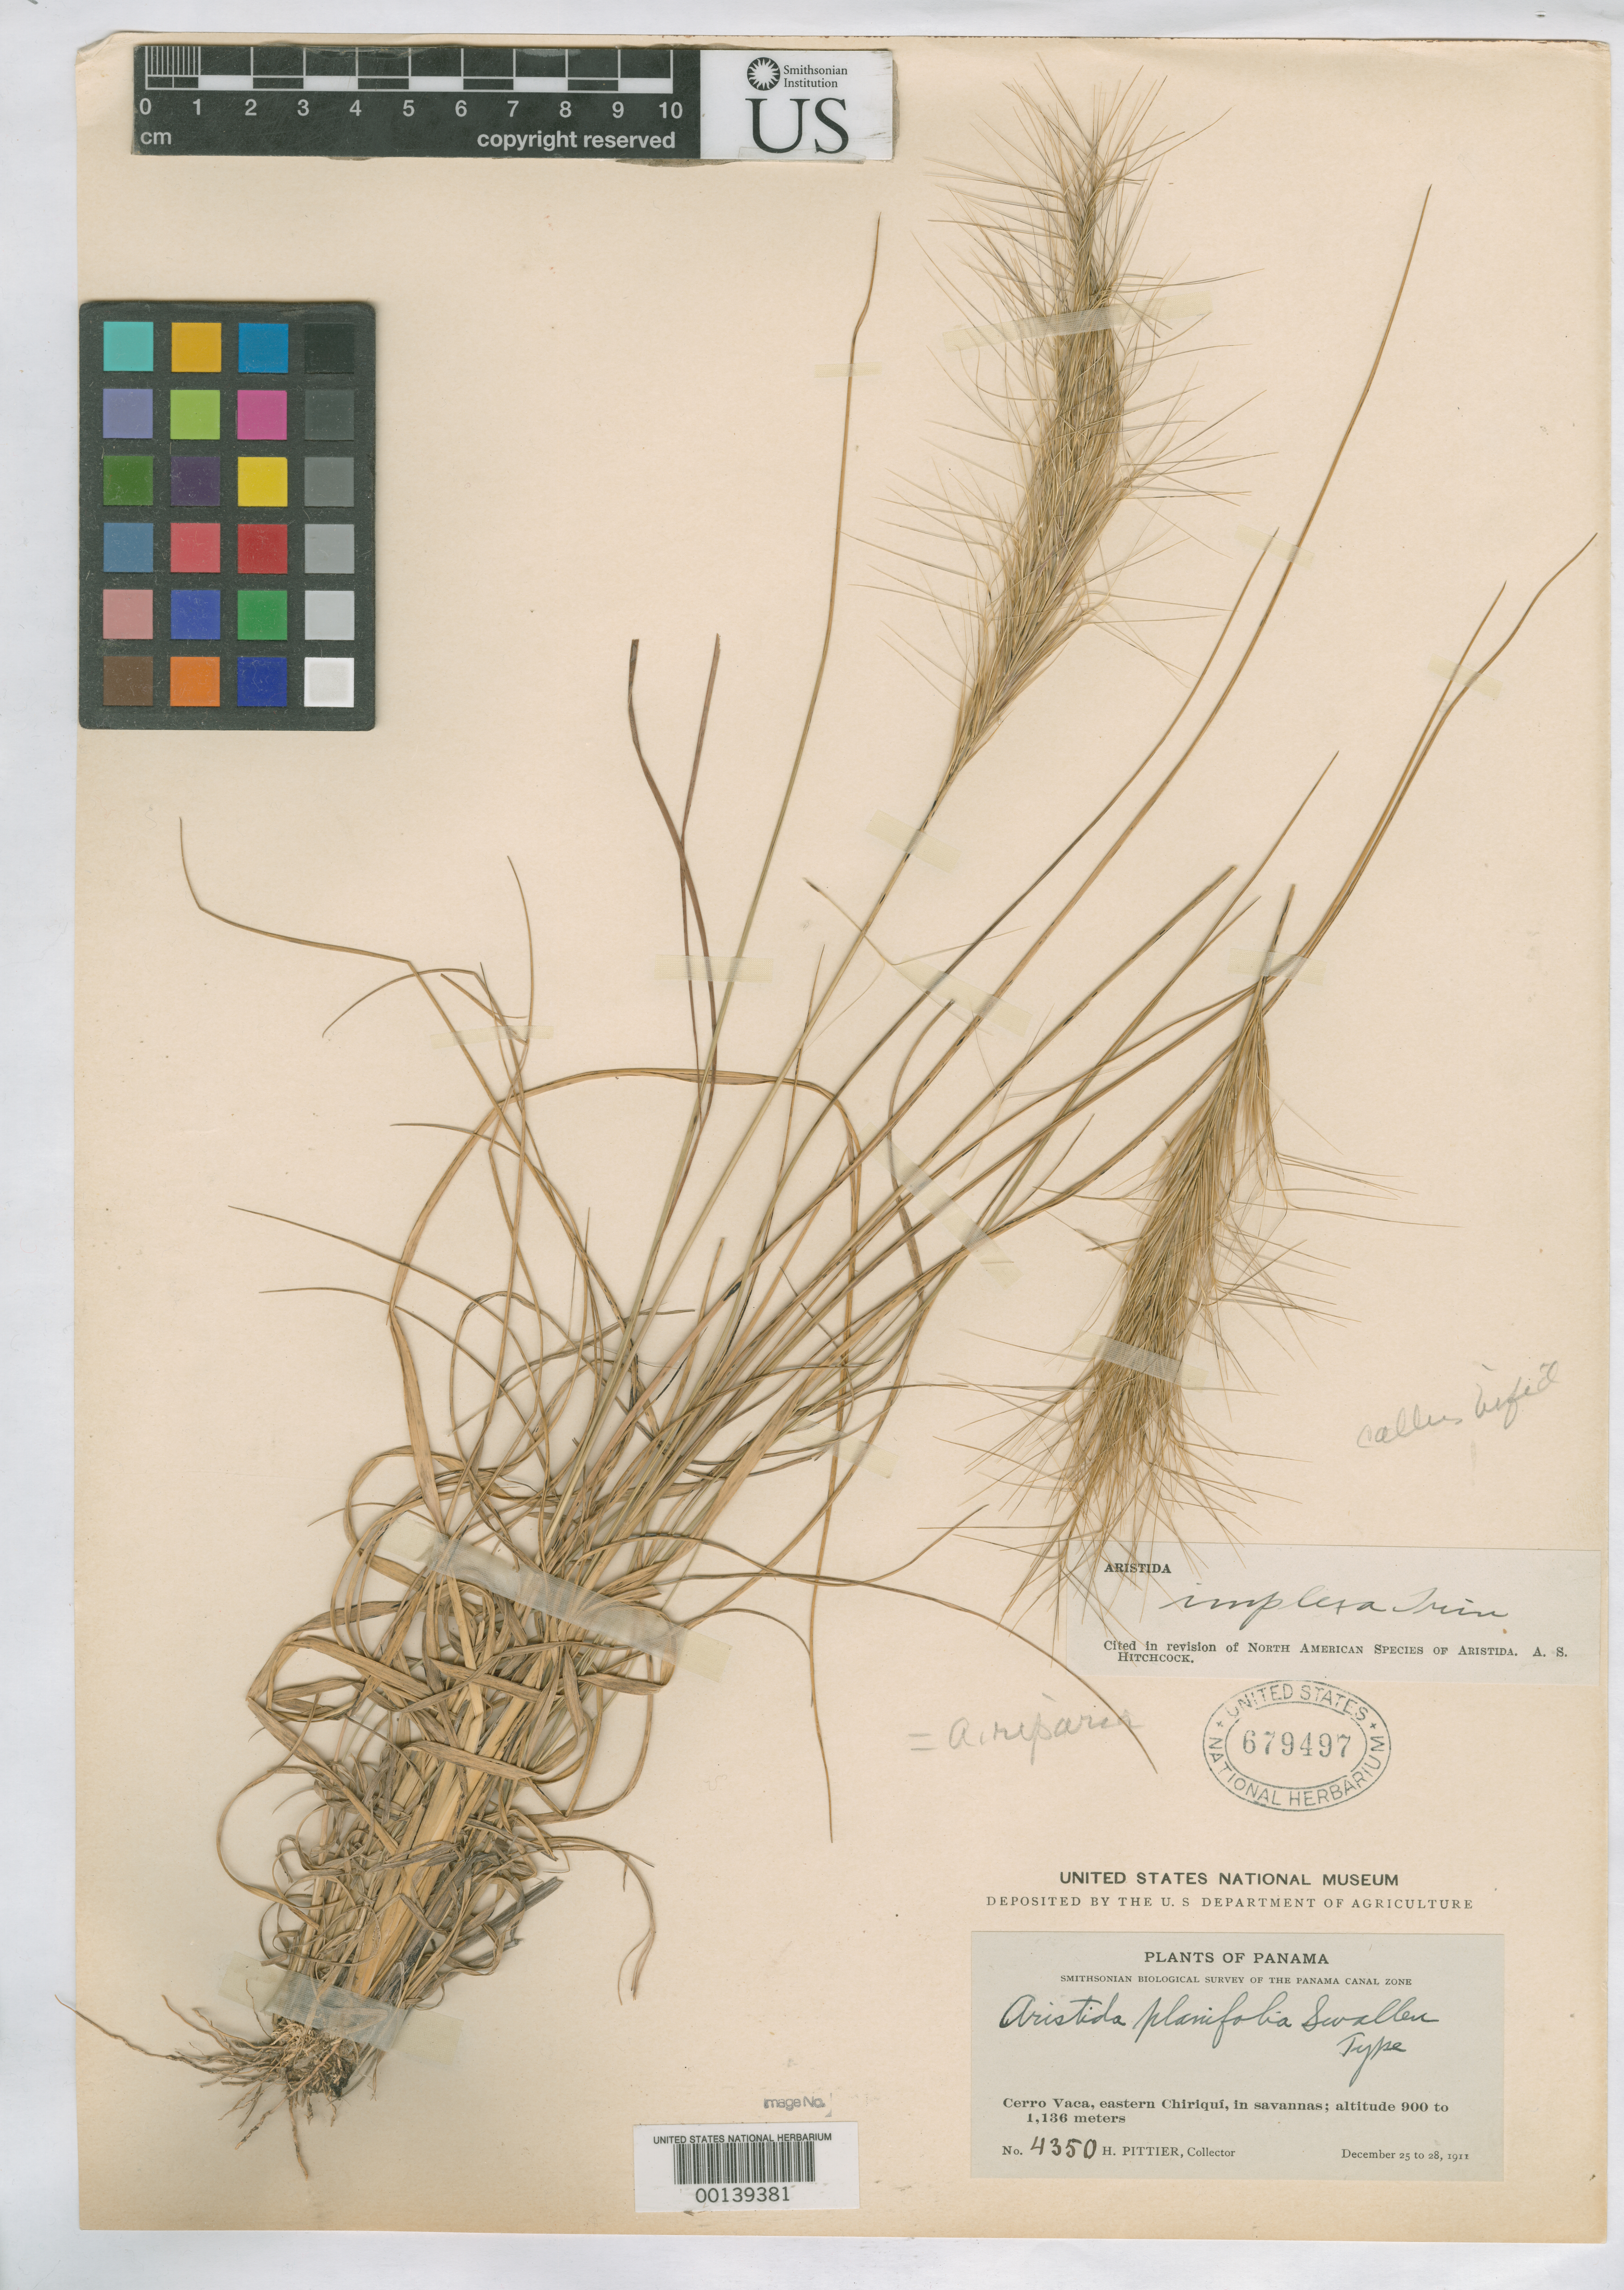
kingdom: Plantae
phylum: Tracheophyta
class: Liliopsida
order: Poales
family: Poaceae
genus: Aristida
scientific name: Aristida planifolia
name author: Swallen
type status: Isotype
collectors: H. F. Pittier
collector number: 4350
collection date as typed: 25 Dec 1911 to 28 Dec 1911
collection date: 1911-12-25/1911-12-28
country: Panama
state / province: Chiriquí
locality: Cerro Vaca, eastern Chiriqui.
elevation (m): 900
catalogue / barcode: US 679497